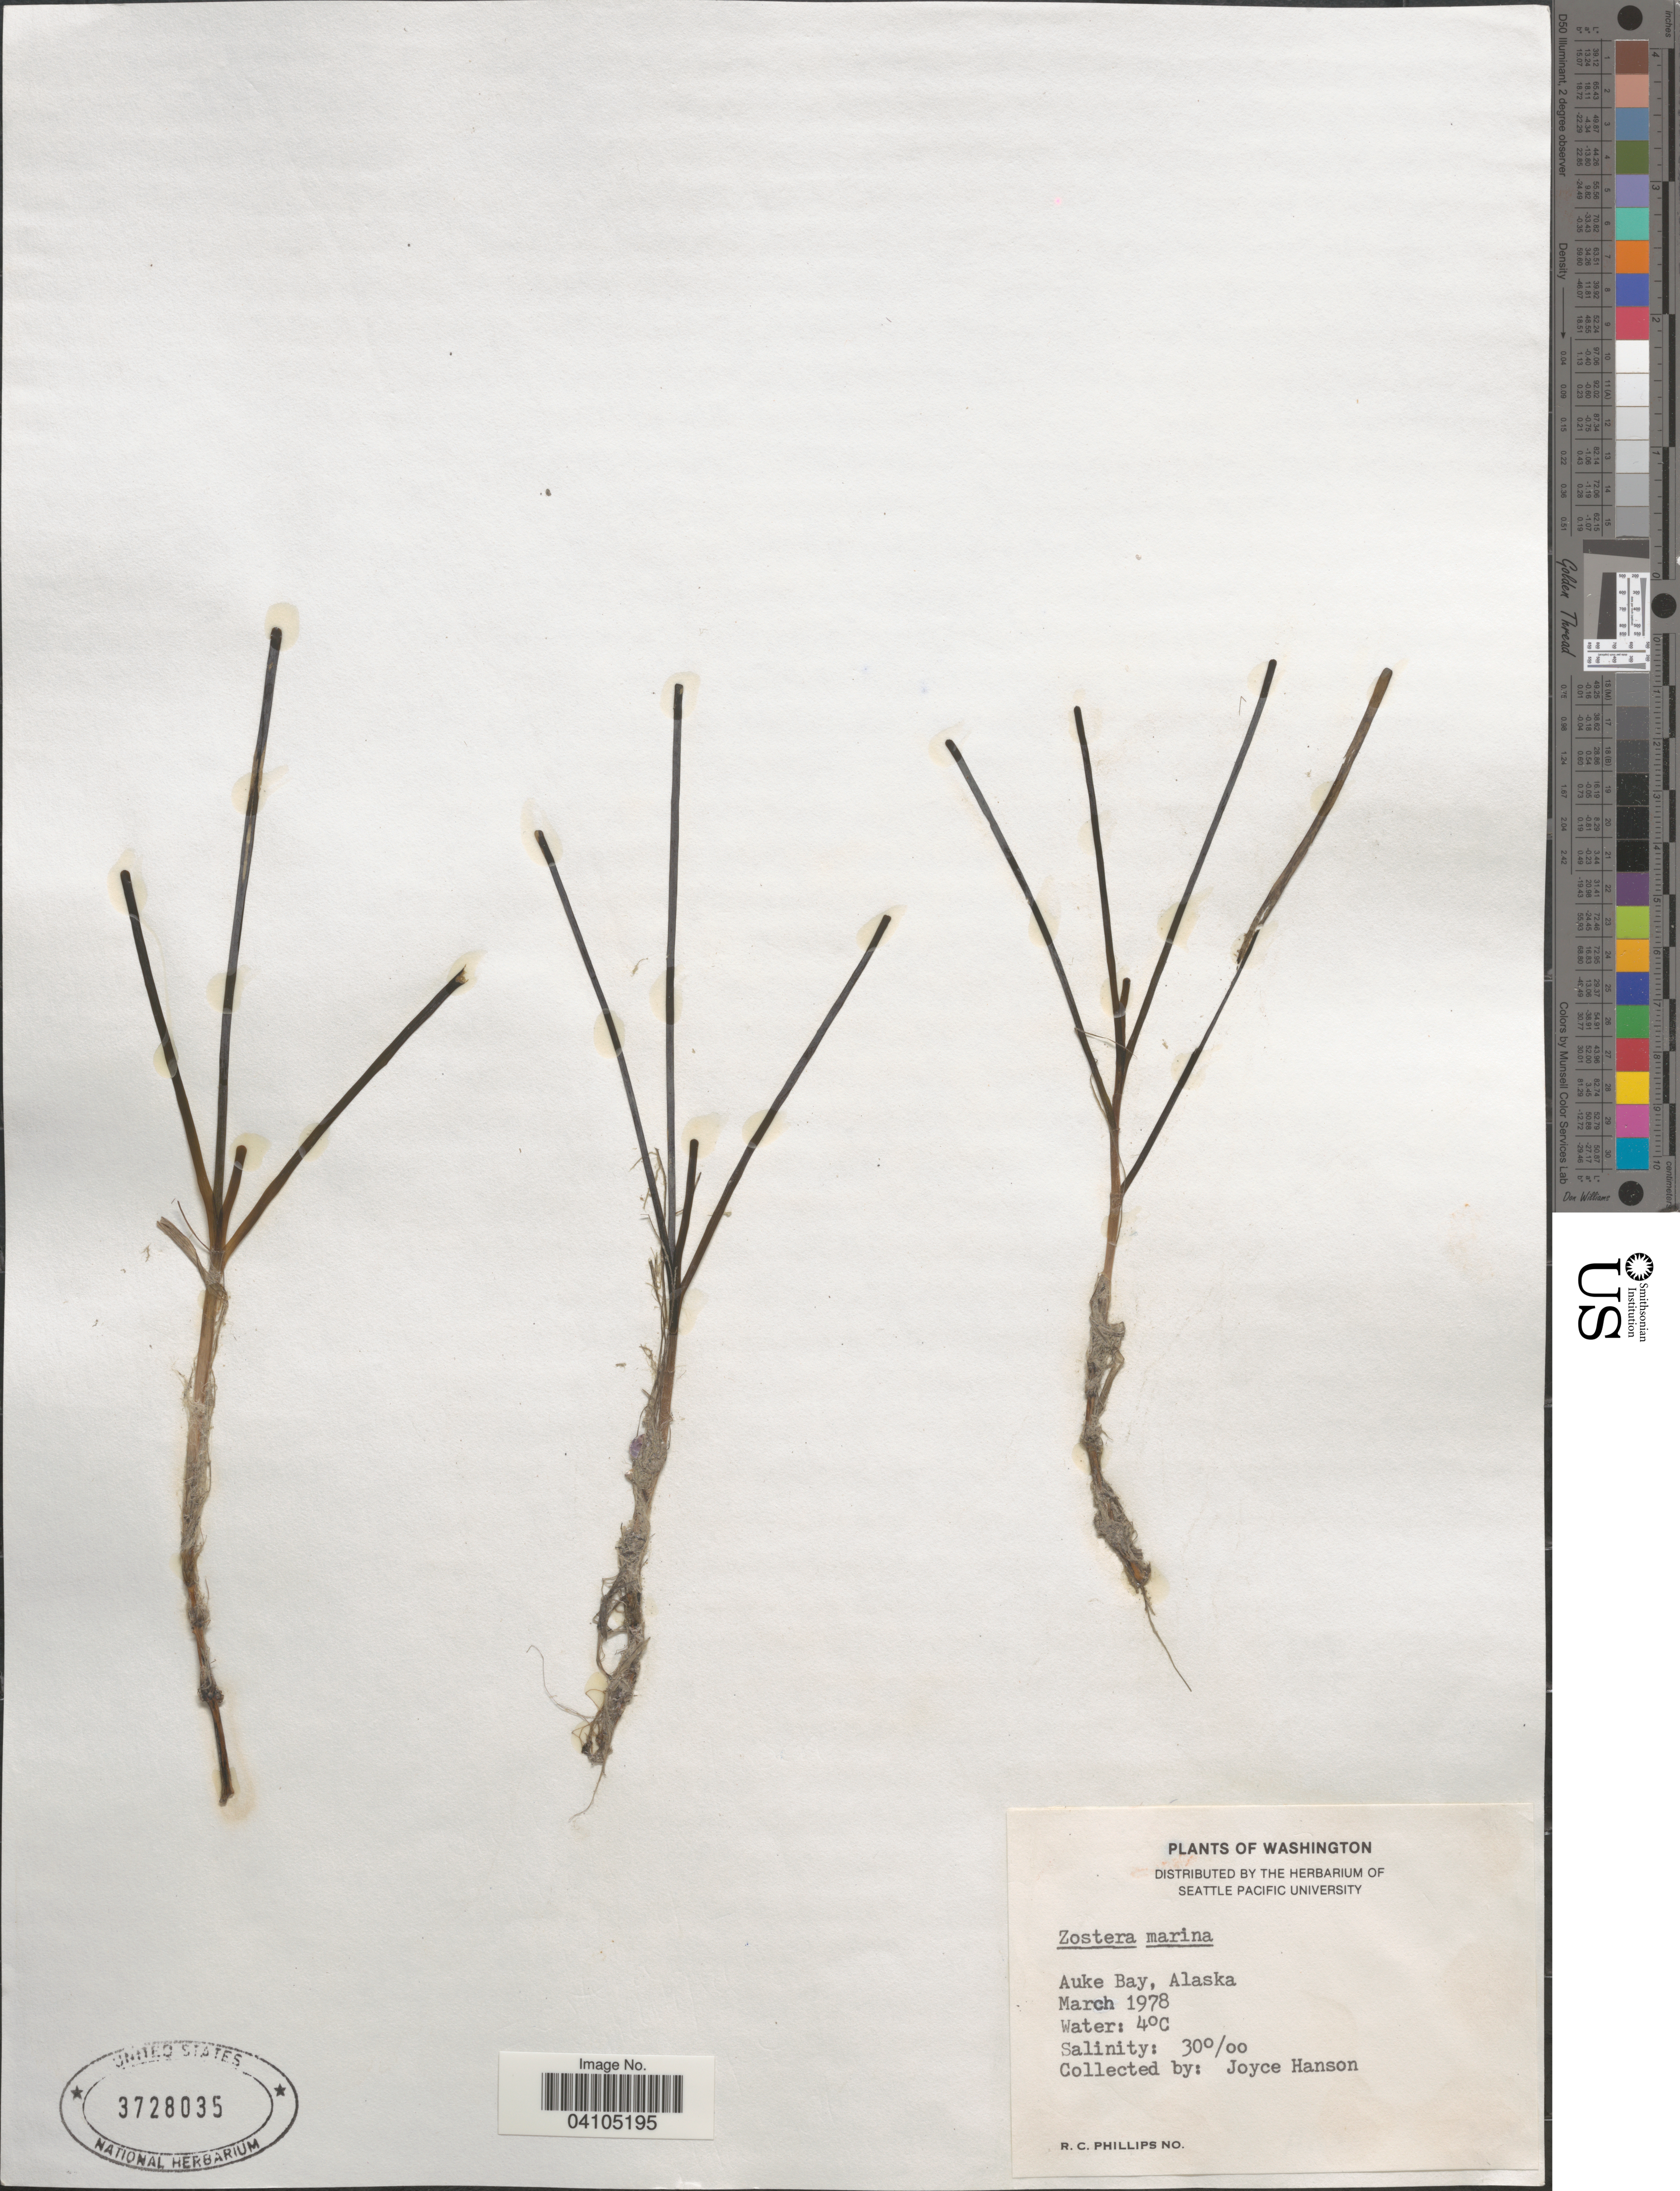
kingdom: Plantae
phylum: Tracheophyta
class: Liliopsida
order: Alismatales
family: Zosteraceae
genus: Zostera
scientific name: Zostera marina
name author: L.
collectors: J. Hanson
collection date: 1978-03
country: United States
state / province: Alaska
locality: Auke Bay.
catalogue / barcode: US 3728035